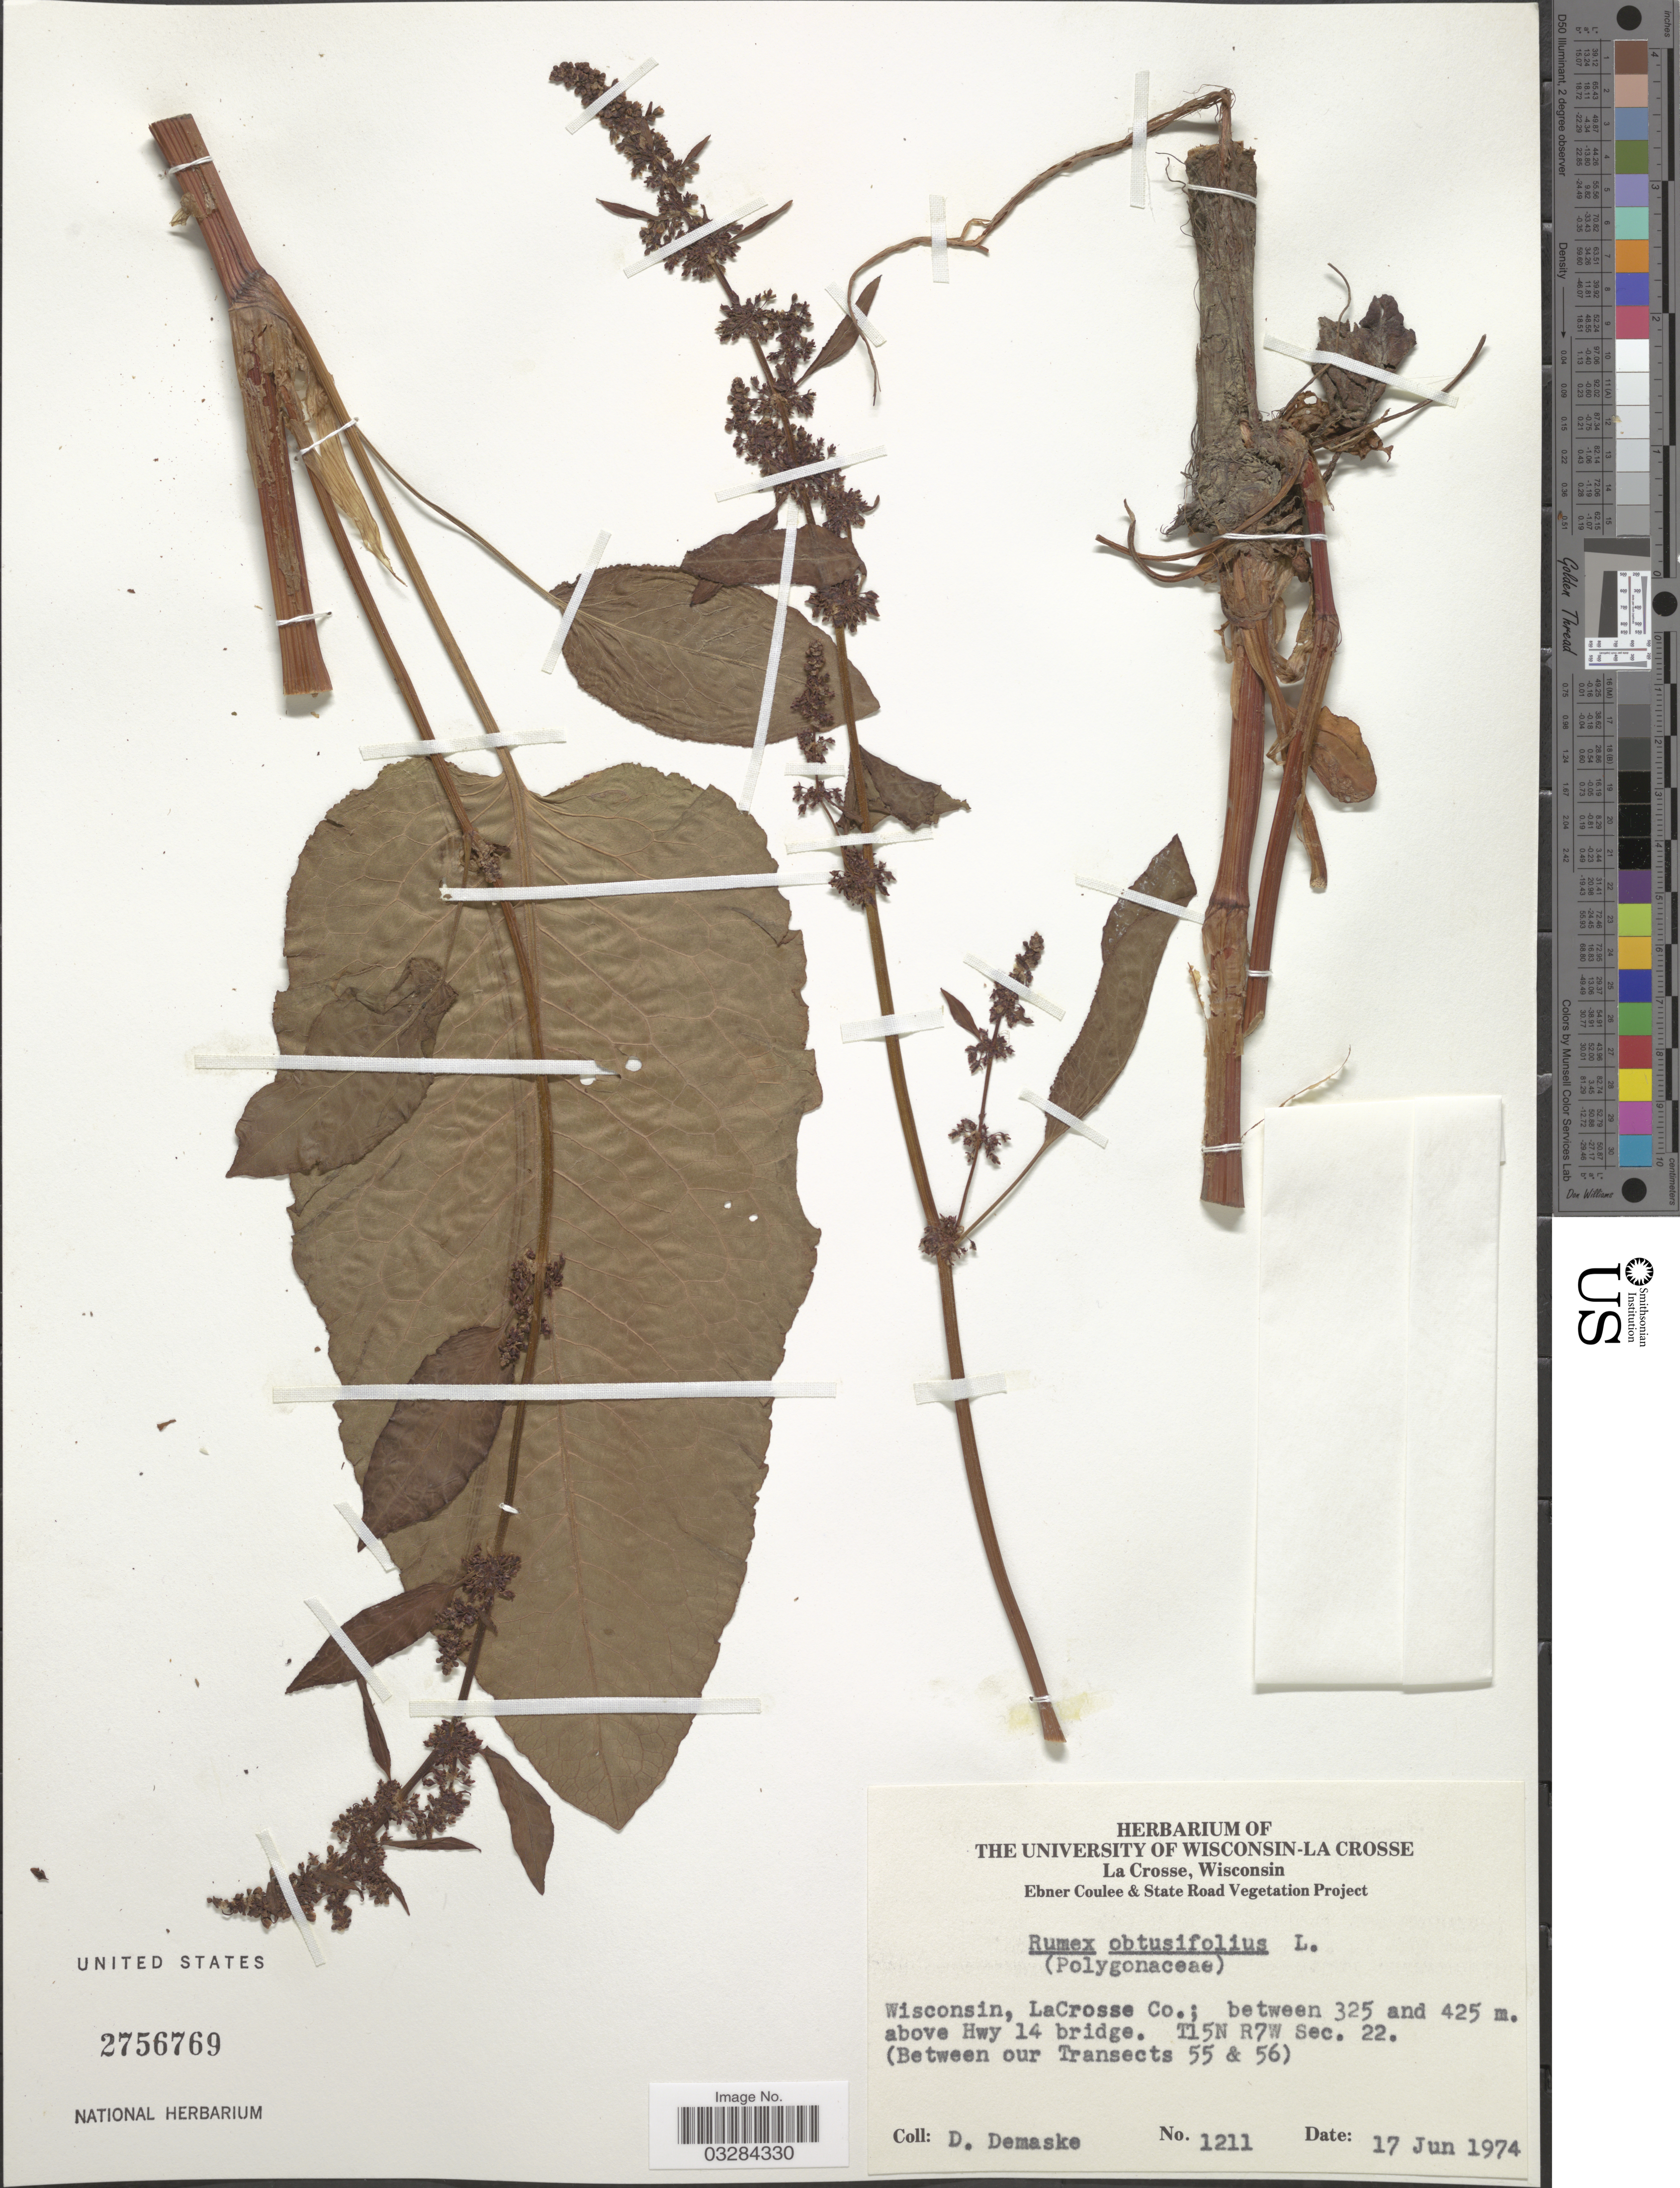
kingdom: Plantae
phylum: Tracheophyta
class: Magnoliopsida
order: Caryophyllales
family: Polygonaceae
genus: Rumex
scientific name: Rumex obtusifolius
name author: L.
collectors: D. Demaske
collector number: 1211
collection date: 1974-06-17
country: United States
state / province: Wisconsin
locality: La Crosse Co.; between 325 and 425 m. above Hwy 14 bridge. T15N R7W Sec. 22. (Between our Transect 55 & 56).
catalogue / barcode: US 2756769